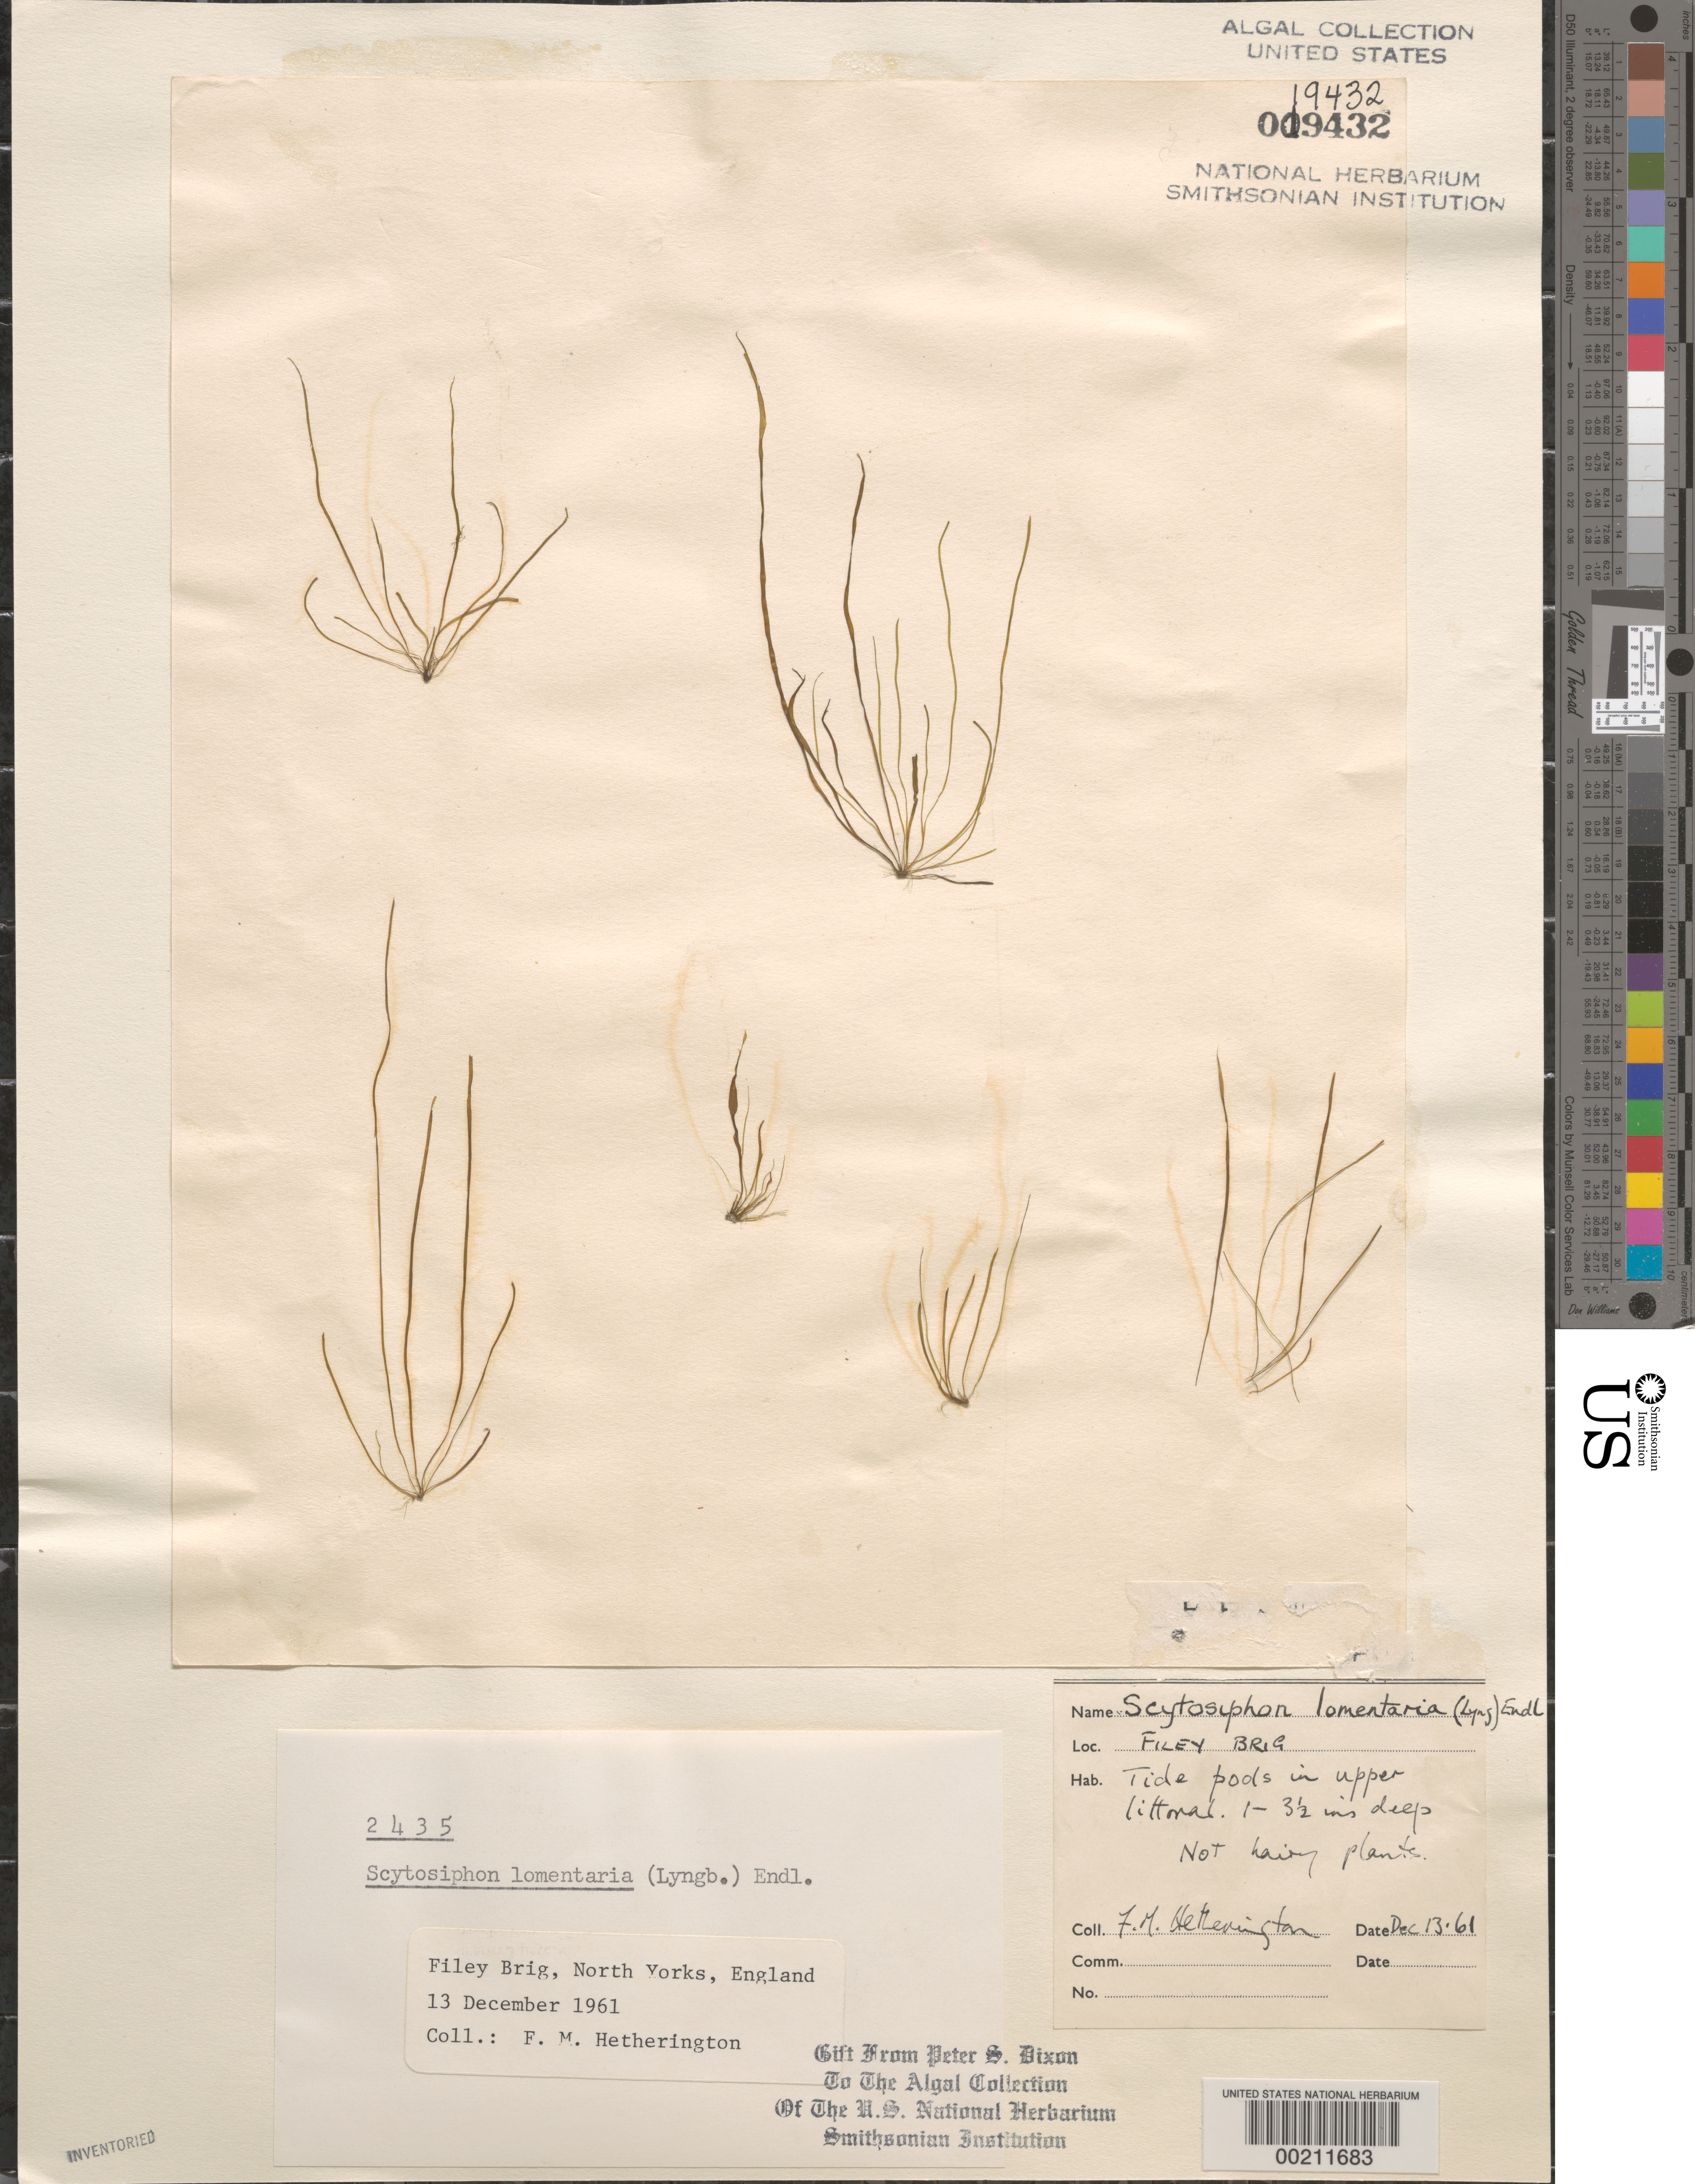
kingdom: Chromista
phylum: Ochrophyta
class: Phaeophyceae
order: Scytosiphonales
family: Scytosiphonaceae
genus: Scytosiphon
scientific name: Scytosiphon lomentaria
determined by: Dixon, P. S.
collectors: F. Hetherington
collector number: PSD 2435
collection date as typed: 13 Dec 1961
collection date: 1961-12-13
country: United Kingdom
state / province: England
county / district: North Yorkshire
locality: Filey Brigg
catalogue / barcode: US 19432